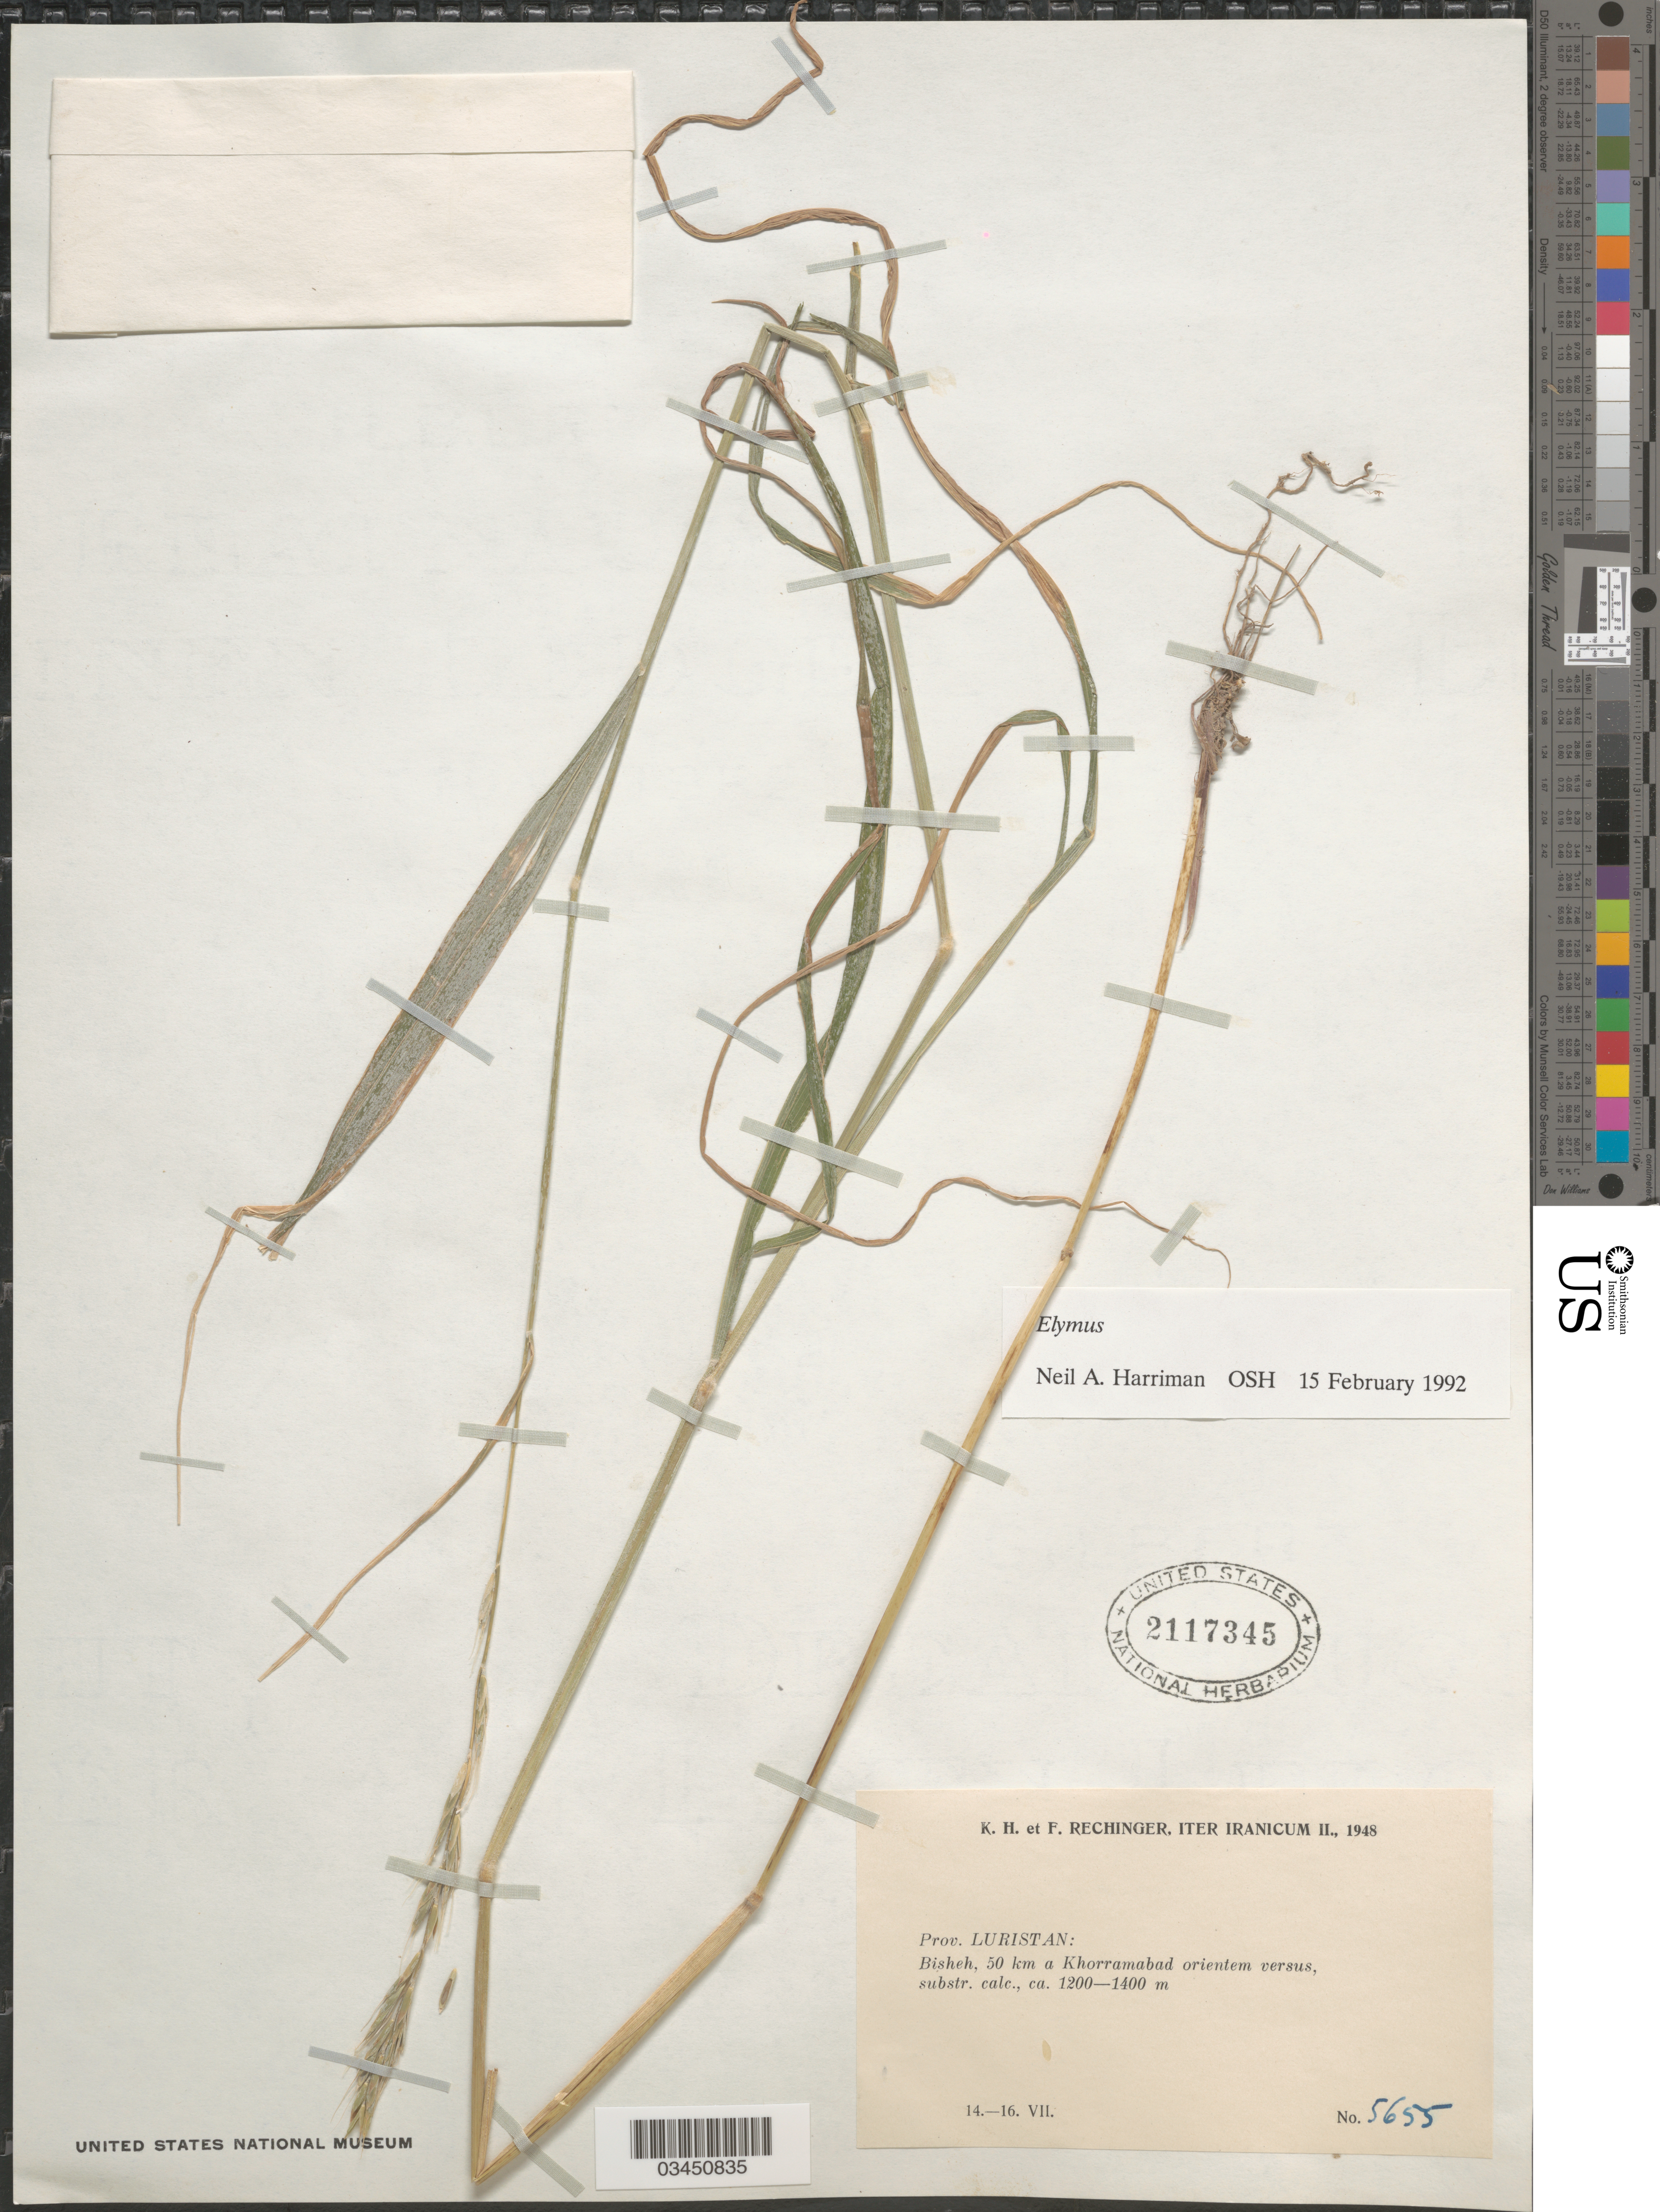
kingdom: Plantae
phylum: Tracheophyta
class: Liliopsida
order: Poales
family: Poaceae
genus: Elymus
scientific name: Elymus sp.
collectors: K. H. Rechinger & F. Rechinger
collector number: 5655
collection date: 1948-07-14/1948-07-16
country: Iran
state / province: Lorestan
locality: Iter Iranicum II., 1948. Prov. Luristan: Bisheh, 50 km a Khorramabad orientem versus substr. calc.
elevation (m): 1200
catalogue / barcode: US 2117345